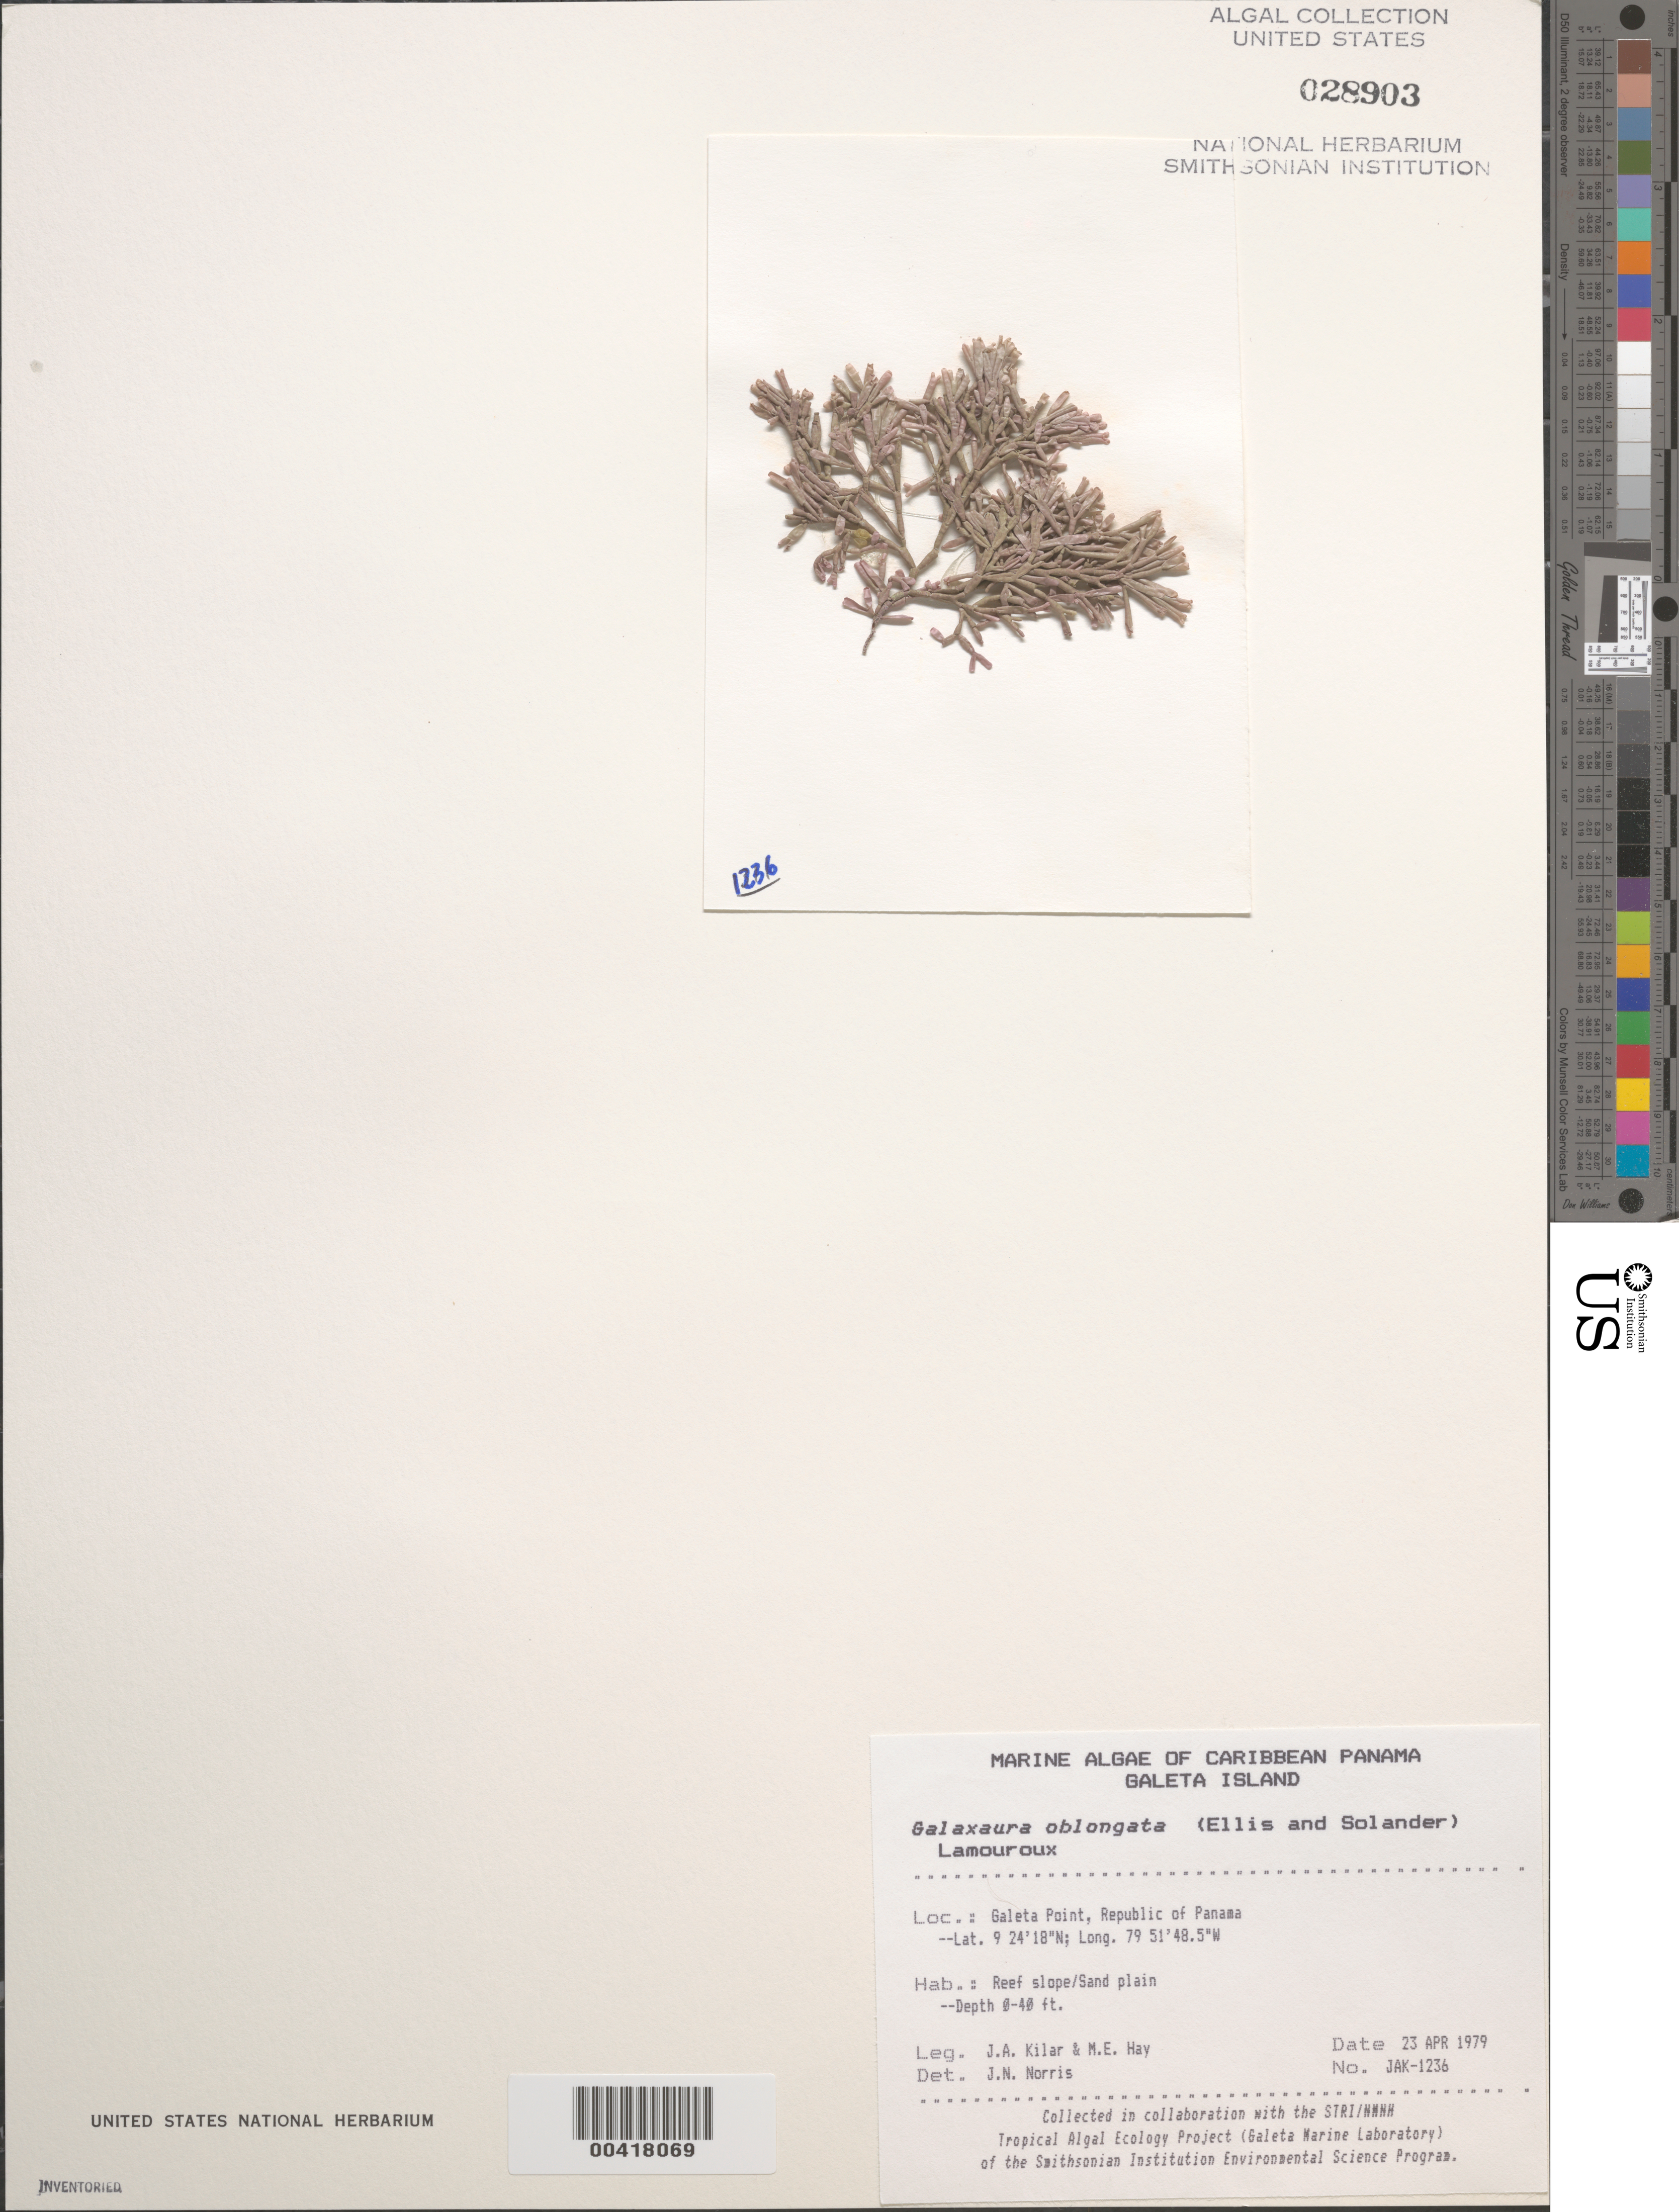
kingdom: Plantae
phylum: Rhodophyta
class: Florideophyceae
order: Nemaliales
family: Galaxauraceae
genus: Tricleocarpa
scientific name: Tricleocarpa fragilis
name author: (L.) Huisman & R.A. Towns.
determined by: Algae name updating Project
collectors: J. A. Kilar & M. E. Hay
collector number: JAK-1236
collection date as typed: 23 Apr 1979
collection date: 1979-04-23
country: Panama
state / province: Colón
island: Galeta Island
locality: Galeta Point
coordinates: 9 24' 18" N, 79 51' 48.5" W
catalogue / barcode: US 28903